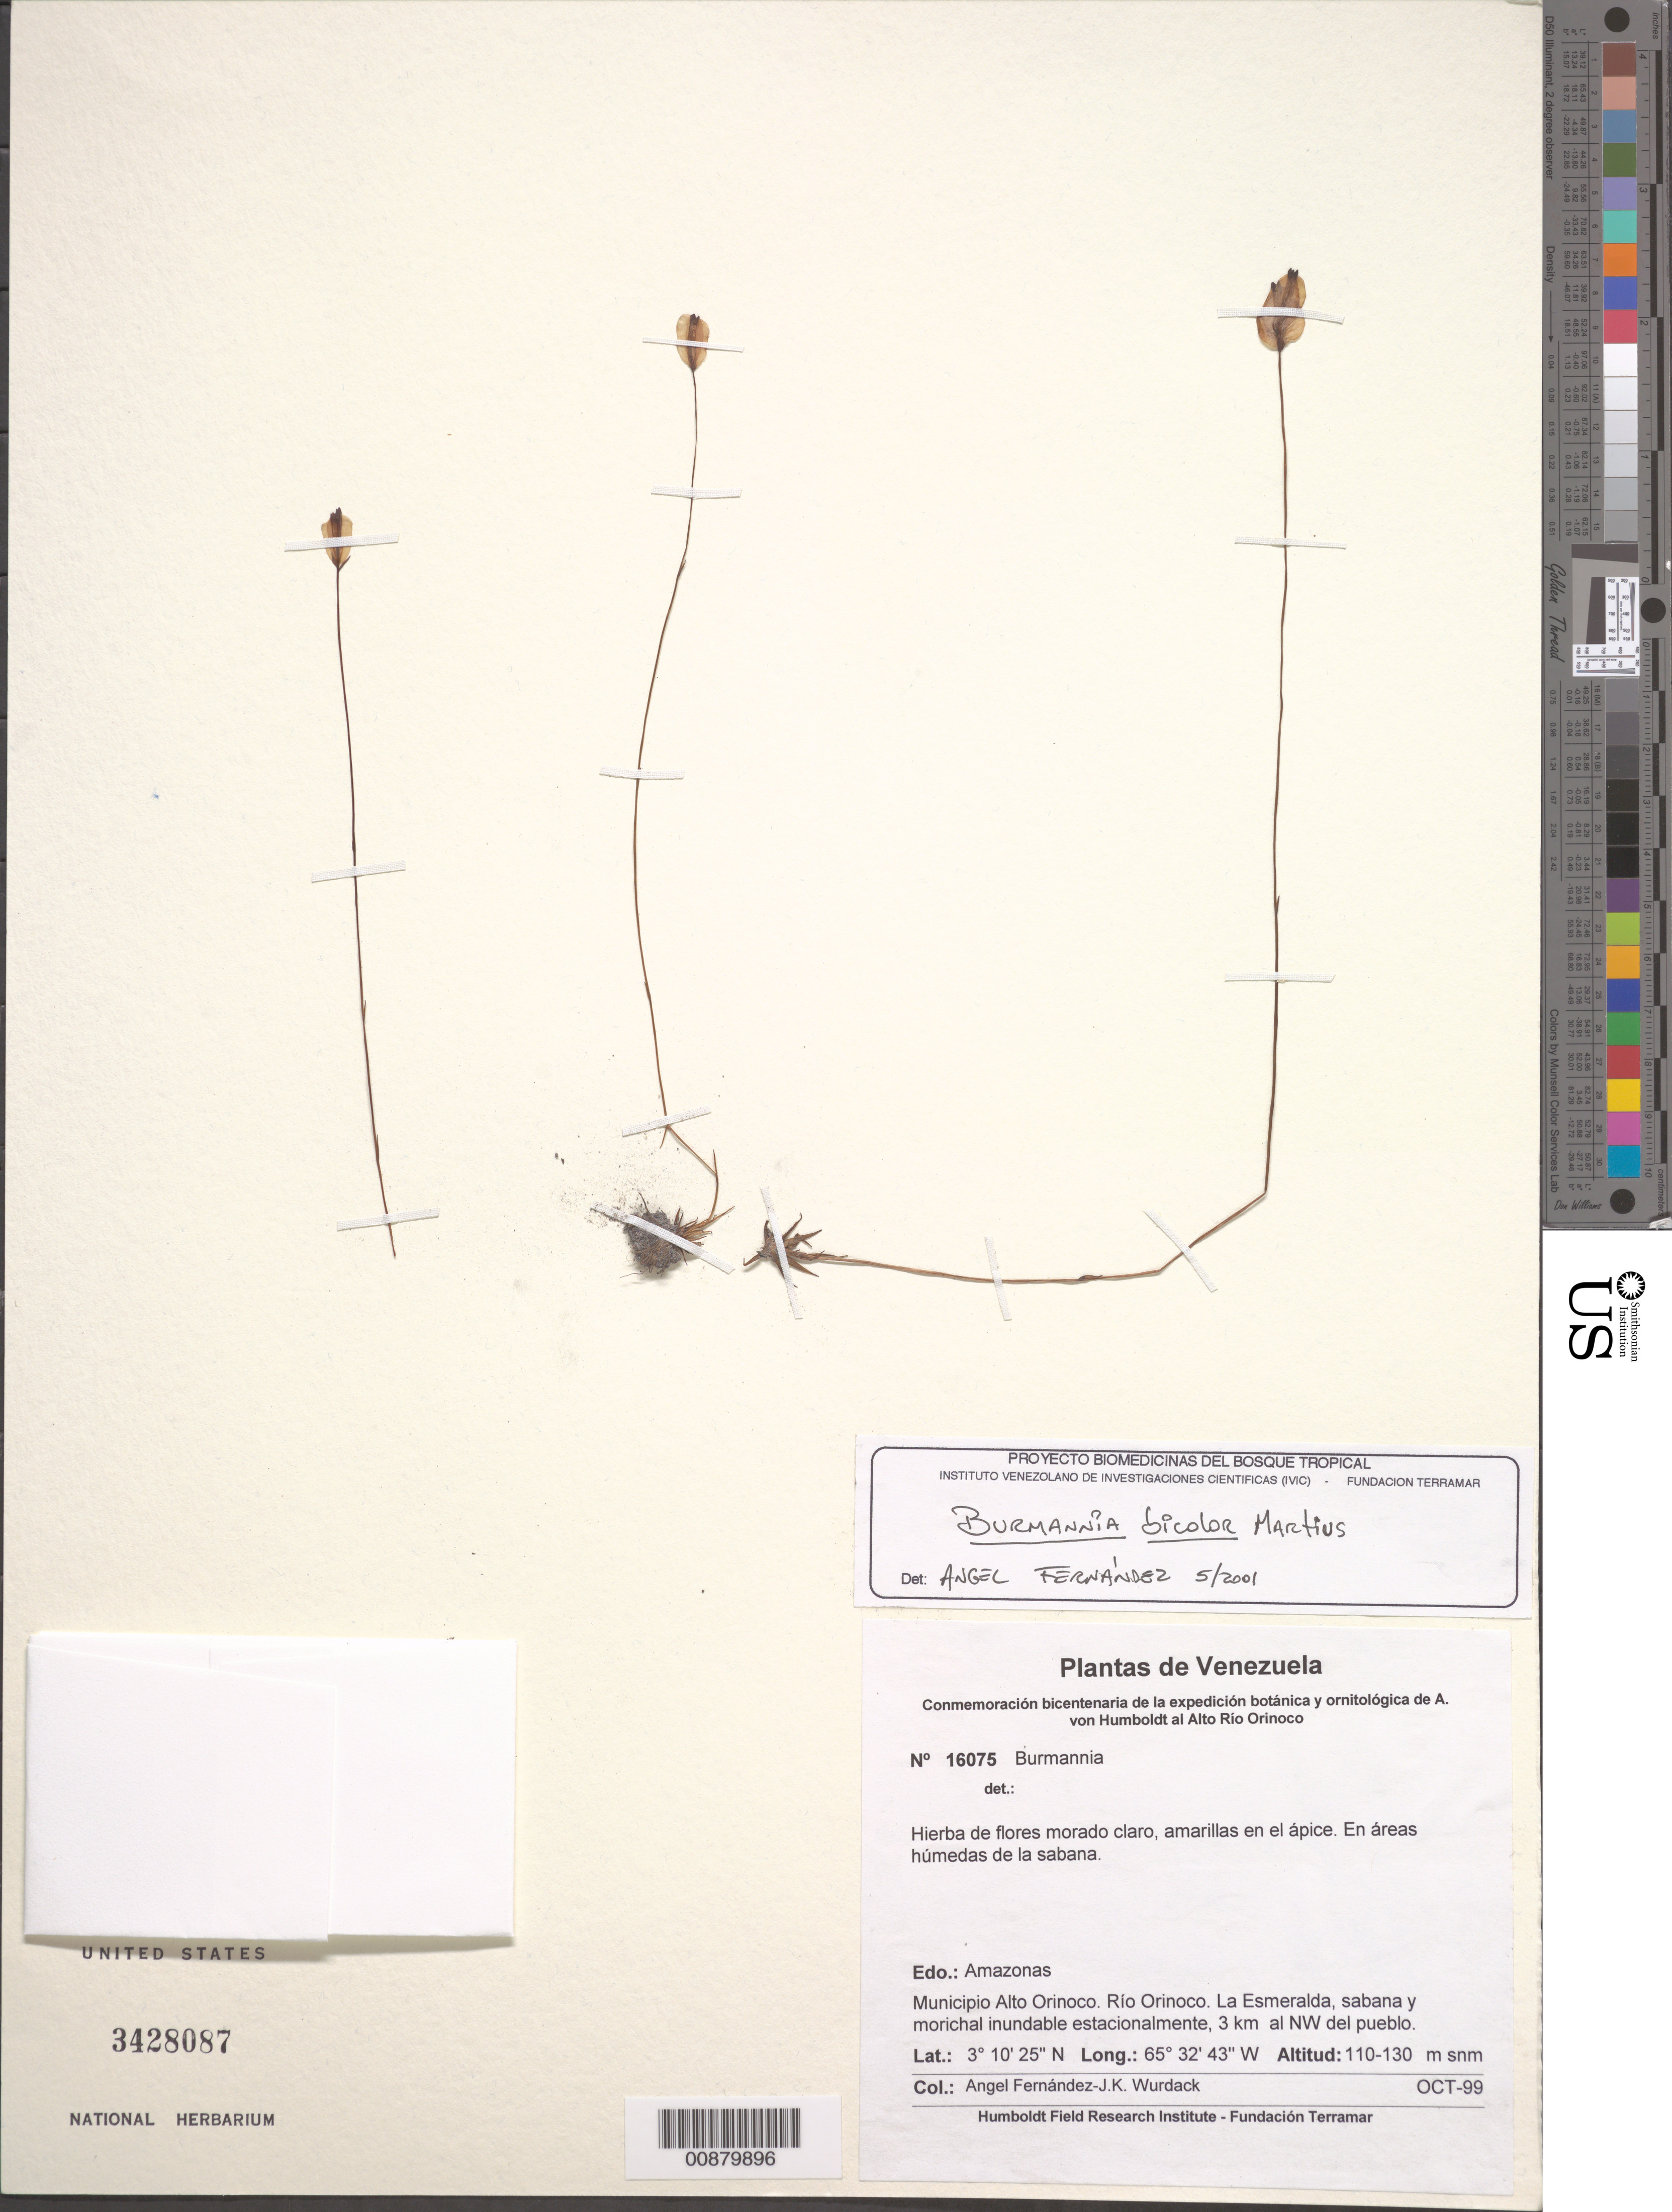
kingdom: Plantae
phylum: Tracheophyta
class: Liliopsida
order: Dioscoreales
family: Burmanniaceae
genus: Burmannia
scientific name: Burmannia bicolor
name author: Mart.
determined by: Fernández, A.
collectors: A. Fernández & K. Wurdack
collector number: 16075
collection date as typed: Oct-99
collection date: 1999-10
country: Venezuela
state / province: Amazonas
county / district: Alto Orinoco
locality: Río Orinoco, La Esmeralda, 3 km NW del pueblo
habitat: Sabana y morichal inundable estacionalmente; en areas húmedas de la sabana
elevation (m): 110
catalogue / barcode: US 3428087